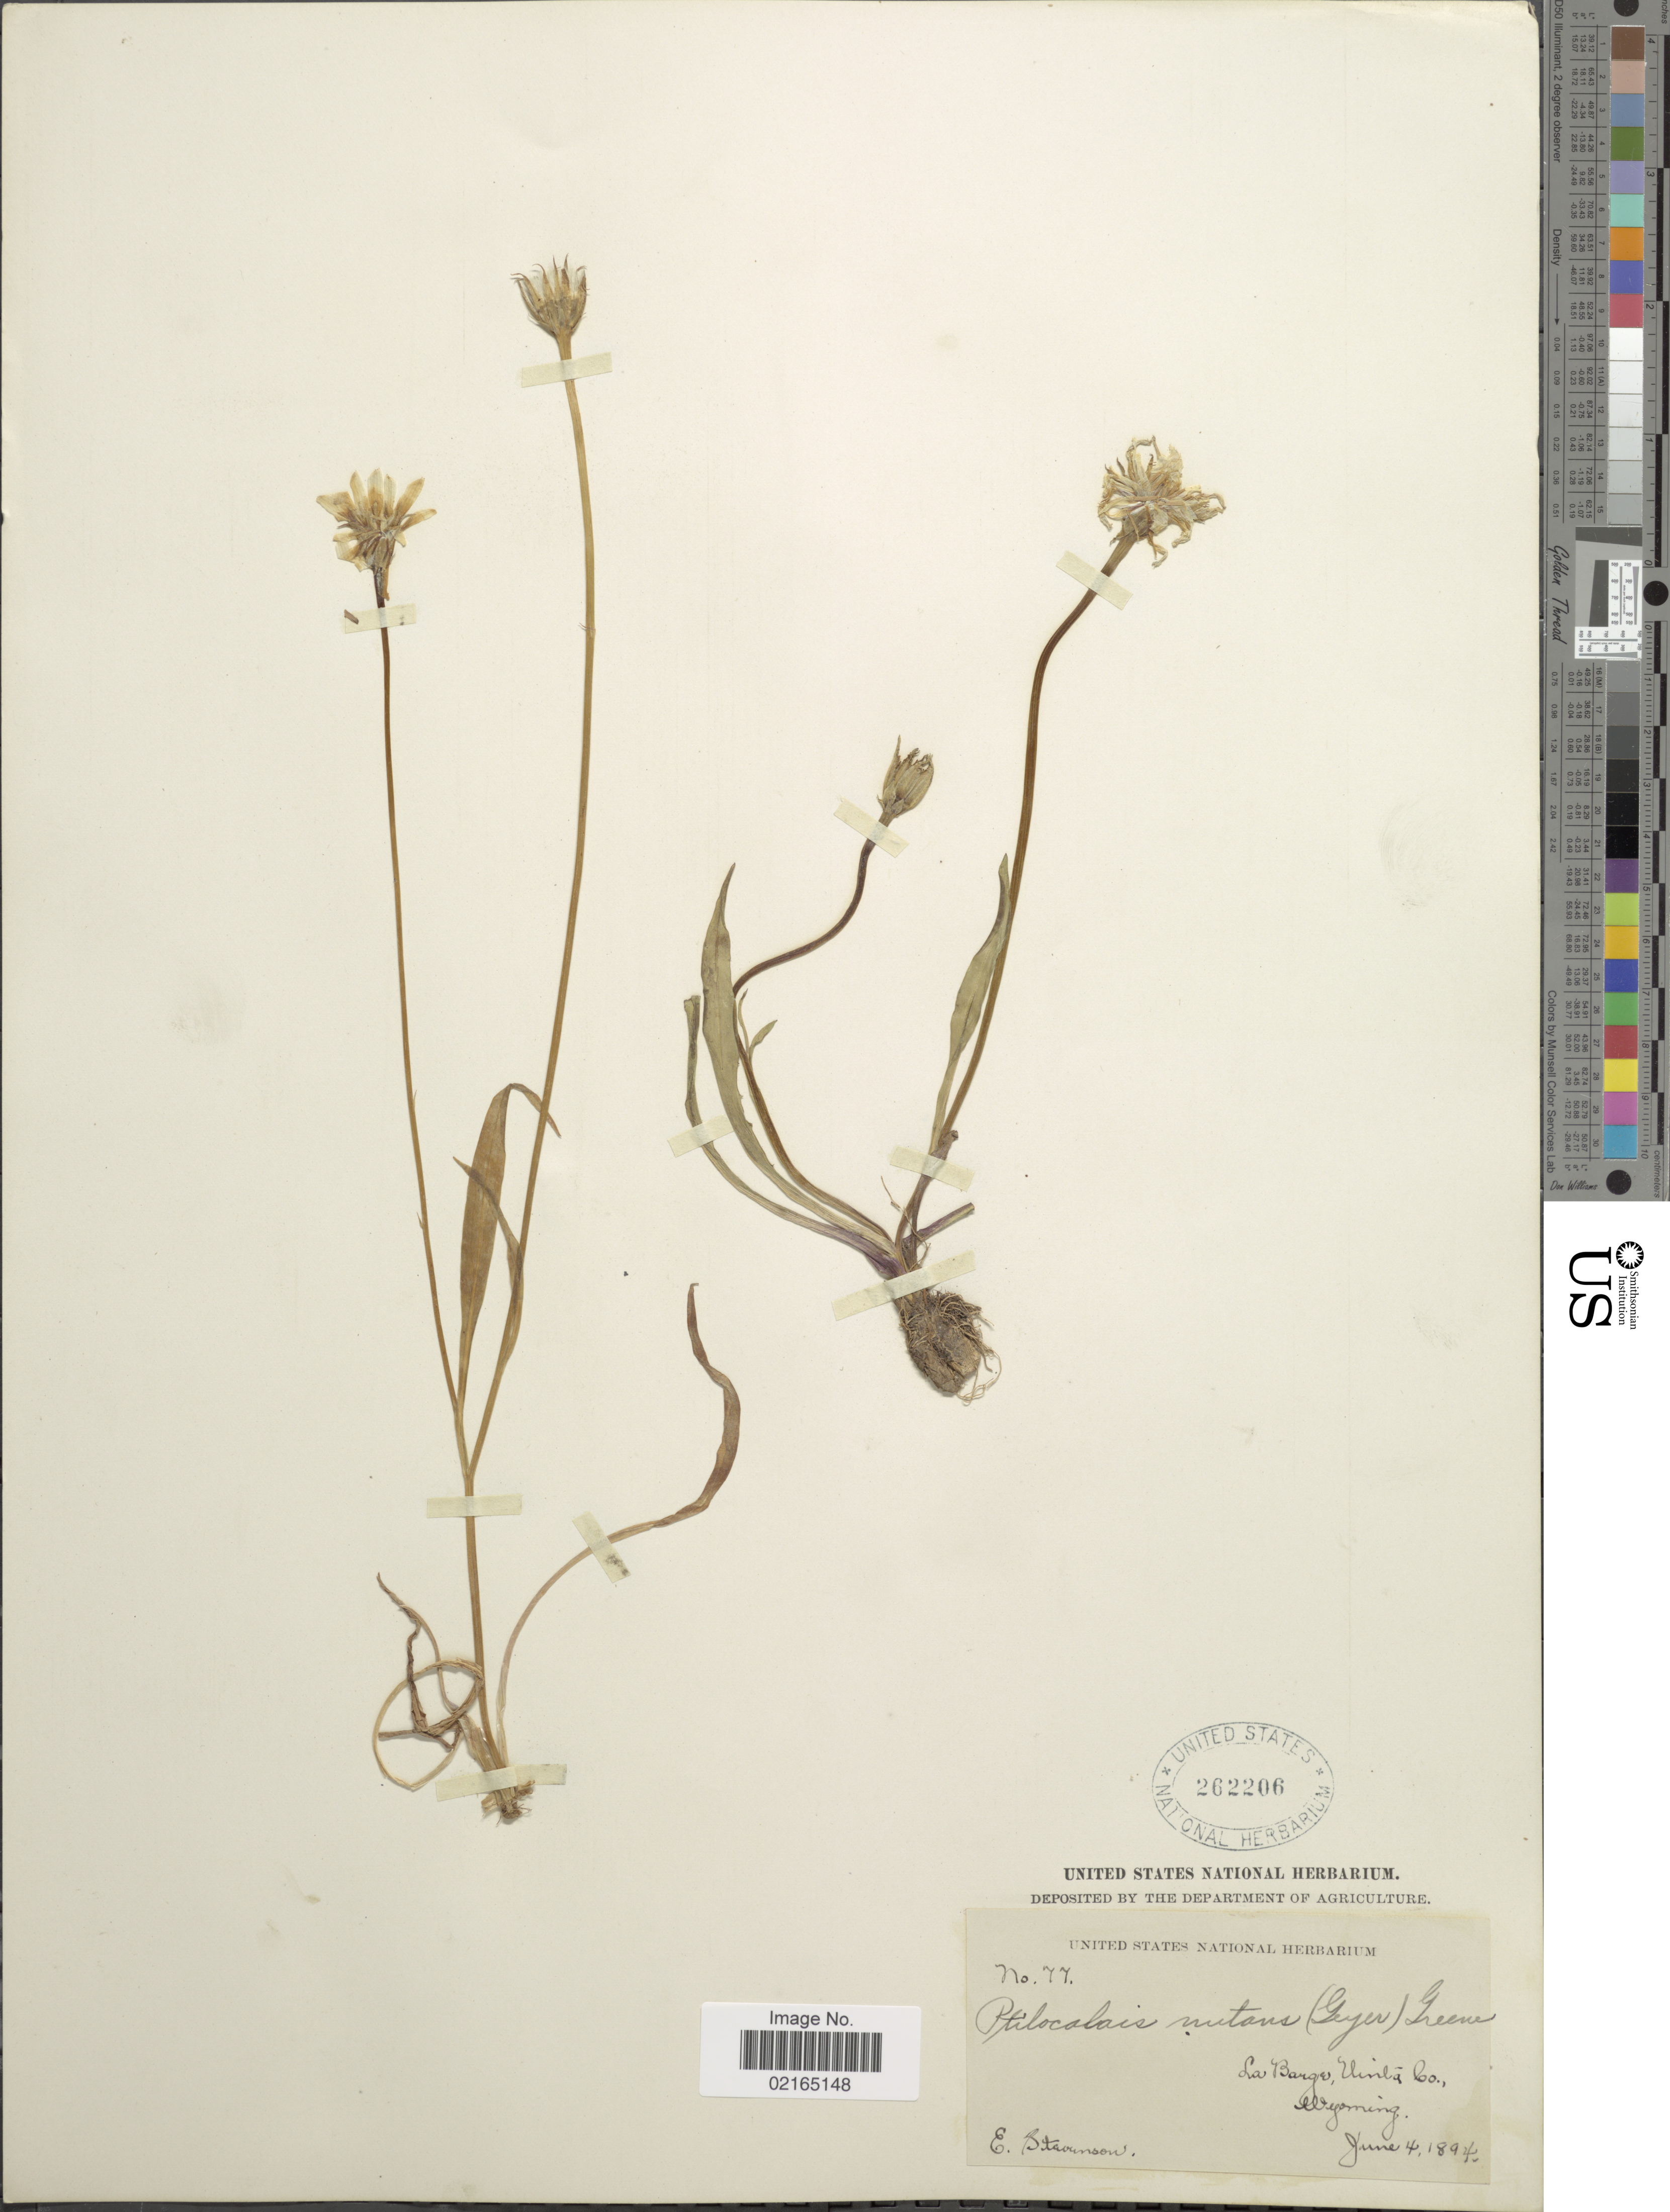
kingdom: Plantae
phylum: Tracheophyta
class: Magnoliopsida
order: Asterales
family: Asteraceae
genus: Microseris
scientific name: Microseris nutans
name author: (Hook.) Sch. Bip.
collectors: E. Stevenson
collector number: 77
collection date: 1894-06-04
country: United States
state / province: Wyoming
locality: La Barge, Uinta Co.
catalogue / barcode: US 262206